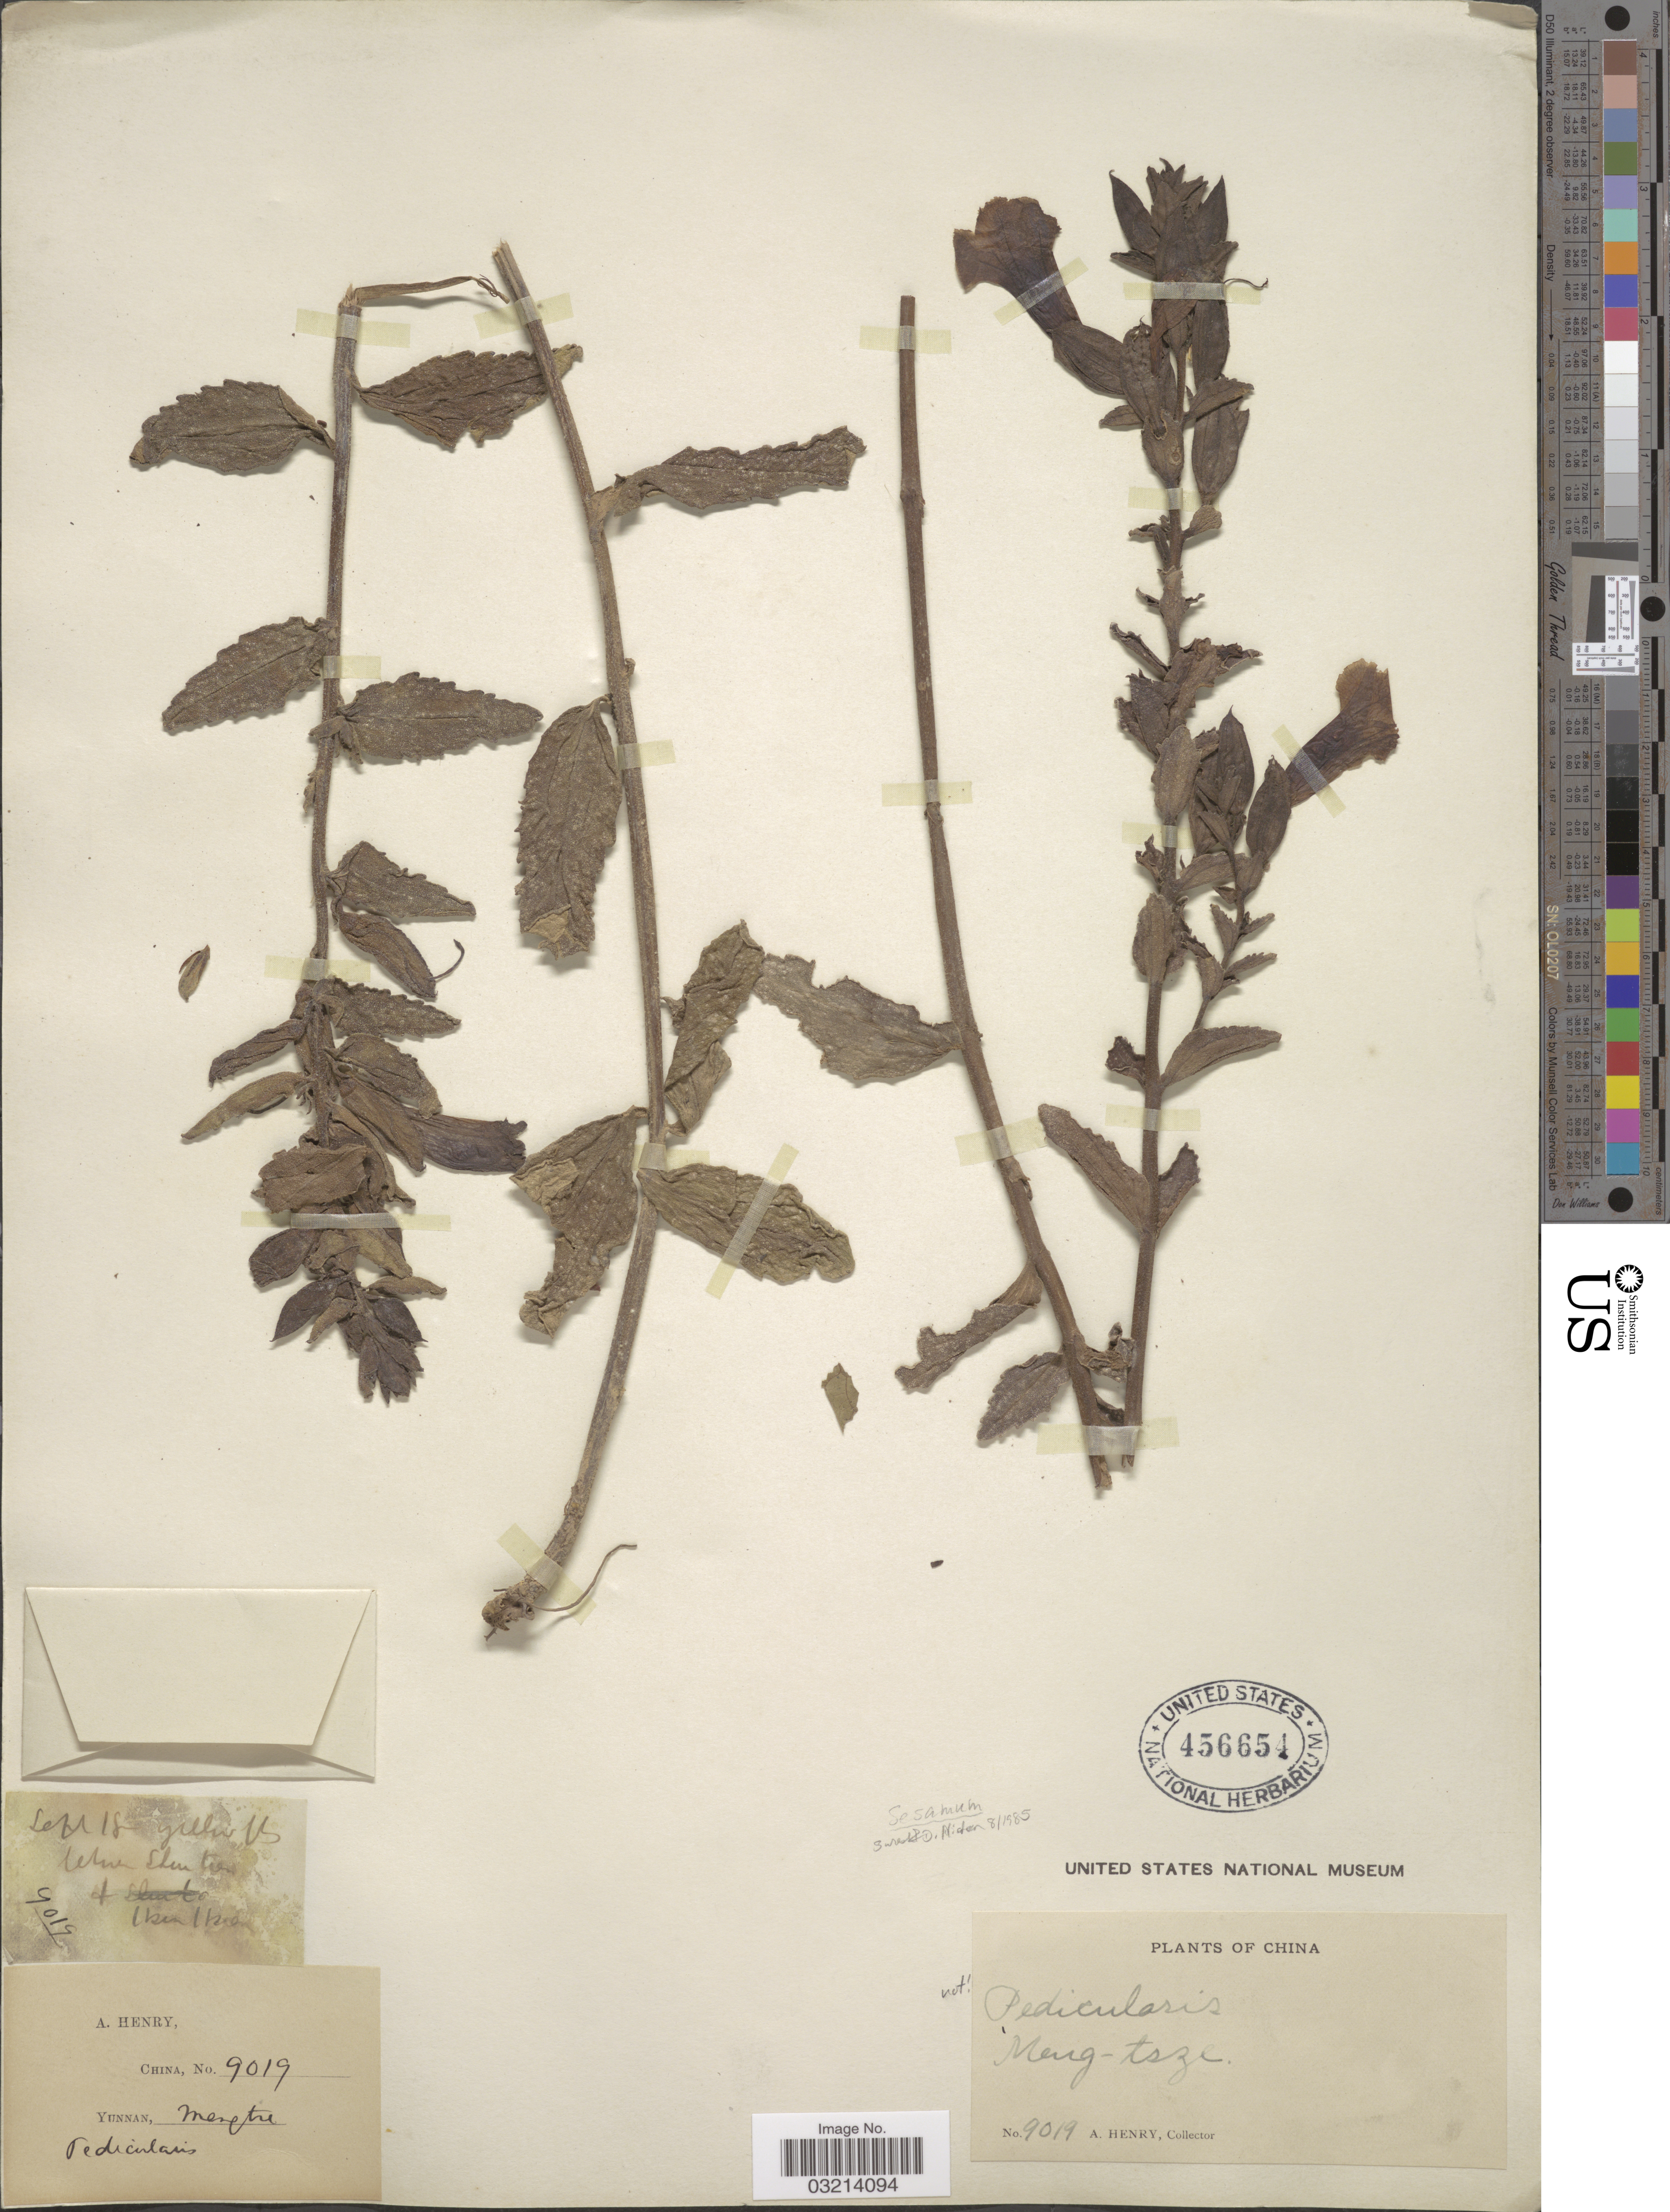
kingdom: Plantae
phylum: Tracheophyta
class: Magnoliopsida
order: Lamiales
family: Pedaliaceae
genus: Sesamum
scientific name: Sesamum sp.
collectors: A. Henry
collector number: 9019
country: China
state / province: Yunnan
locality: Meng-tsze. [illegible text].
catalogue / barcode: US 456654